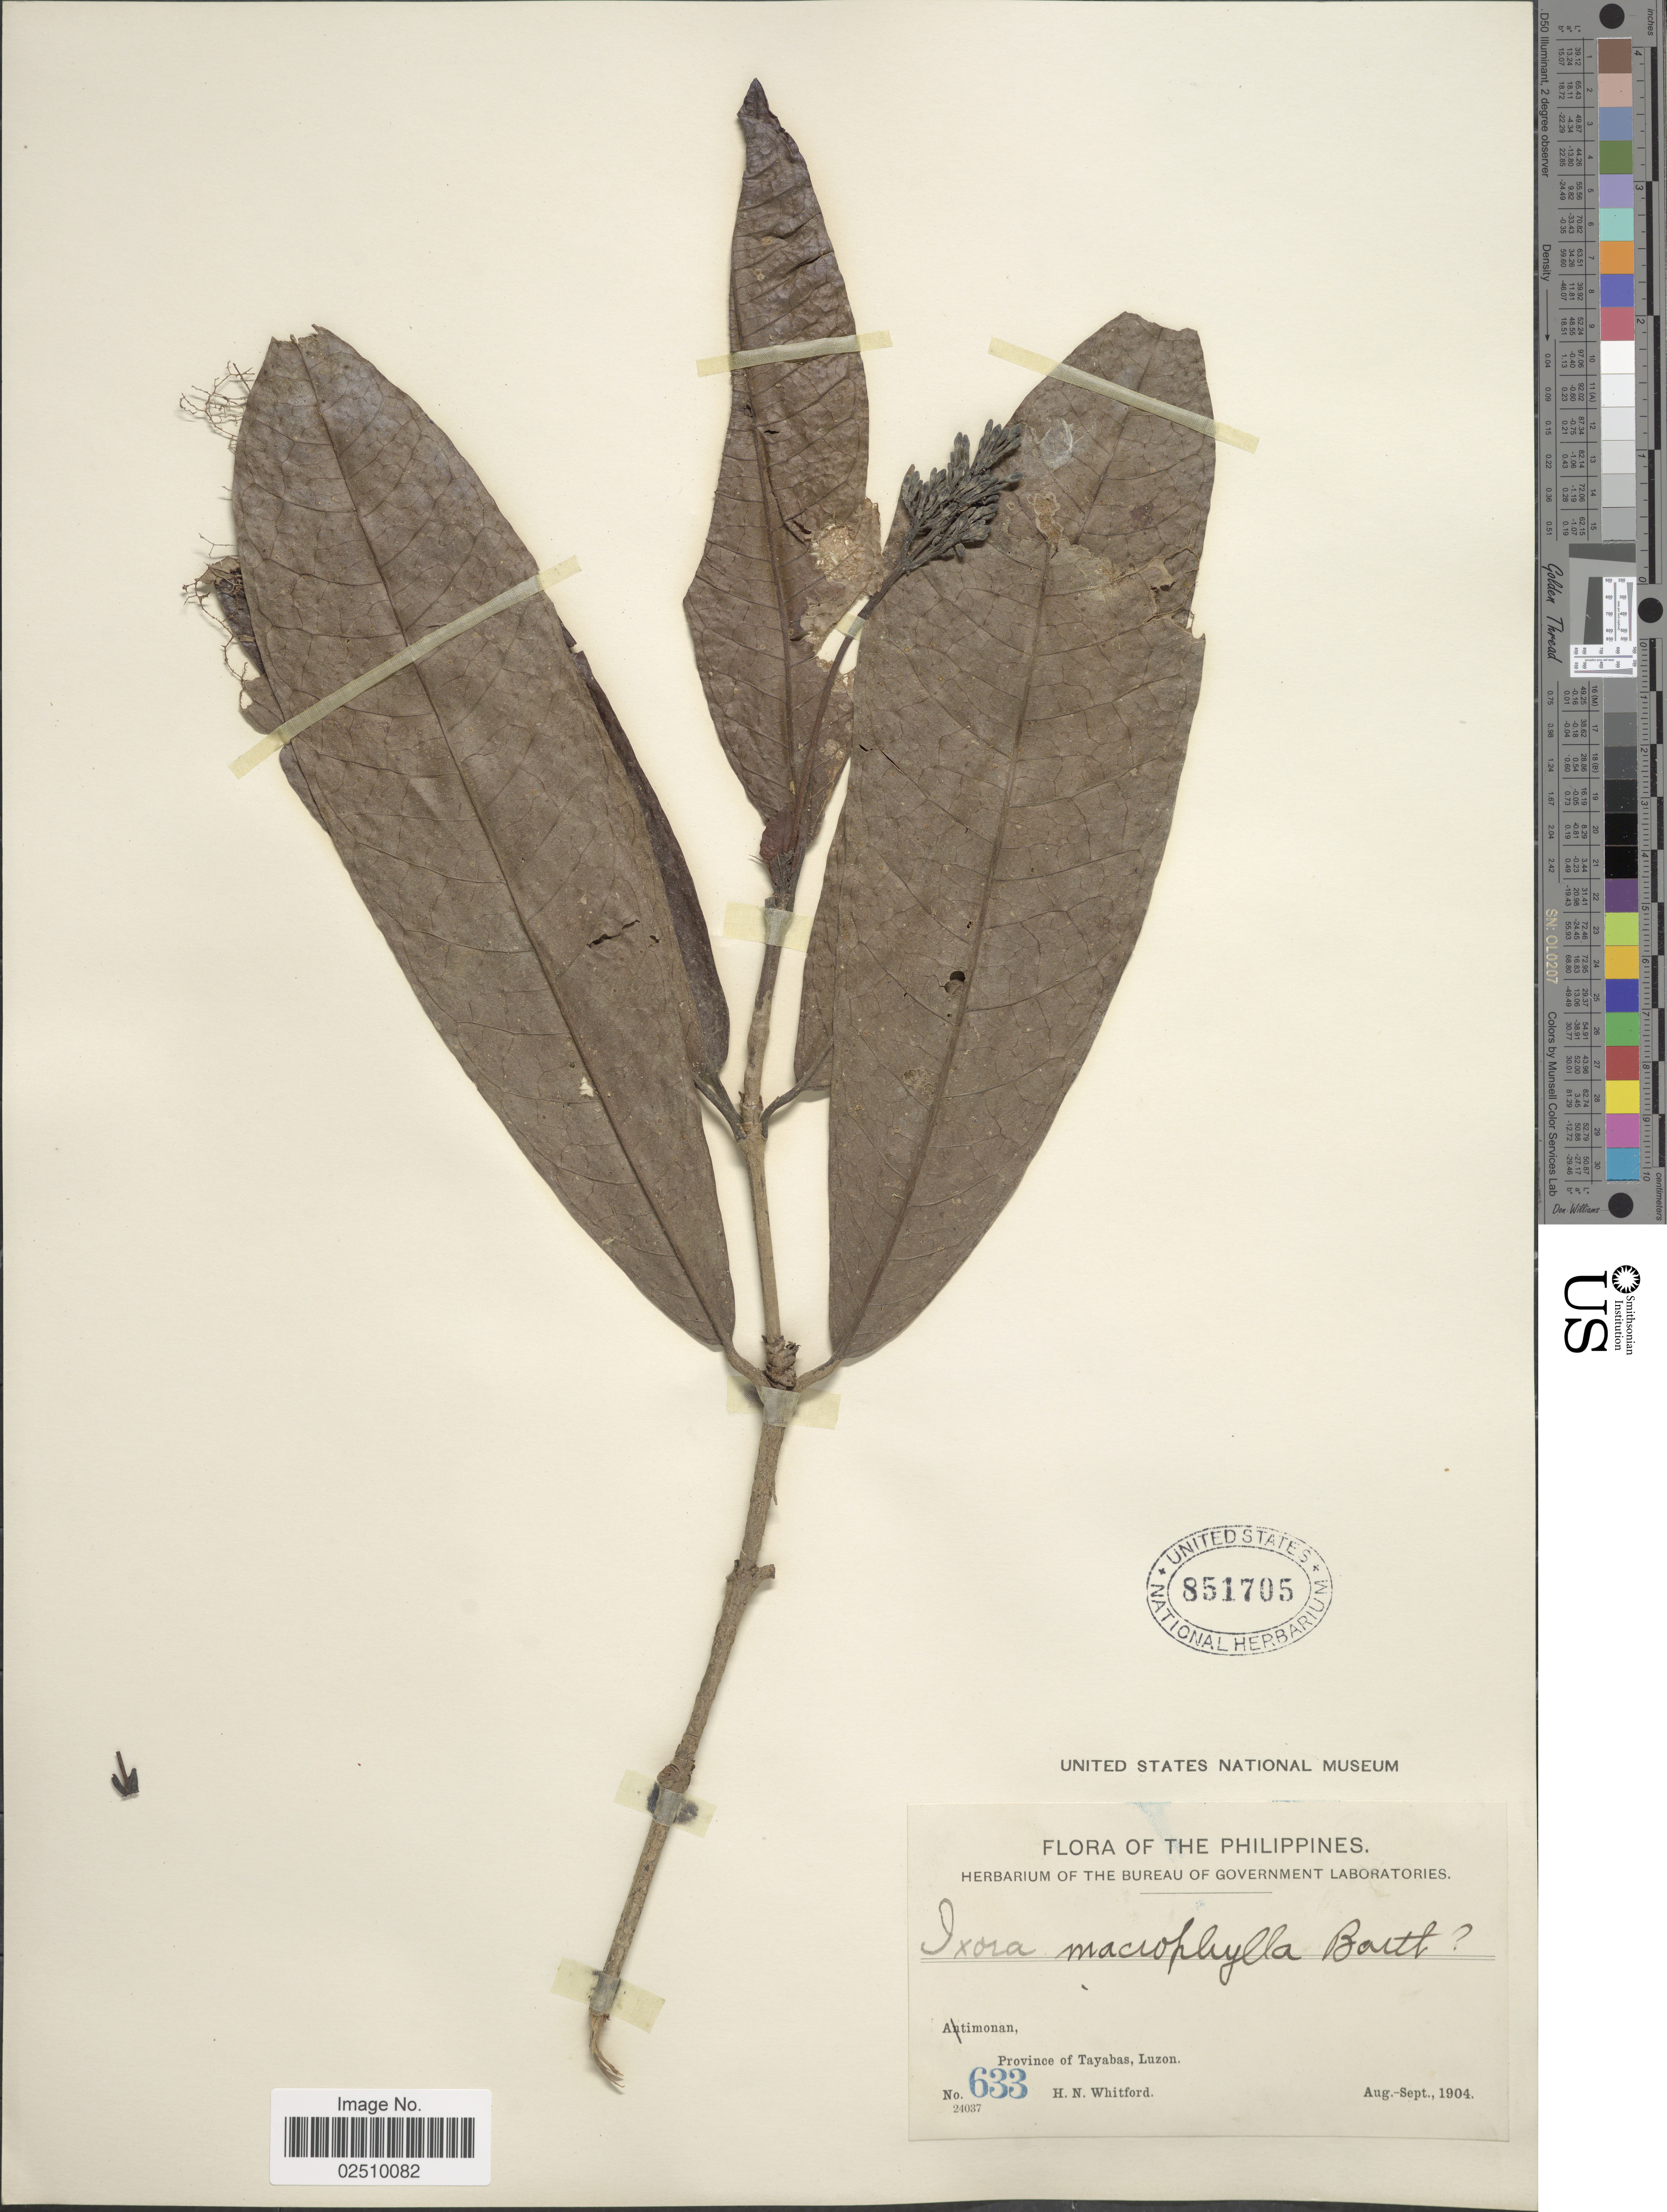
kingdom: Plantae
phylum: Tracheophyta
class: Magnoliopsida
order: Gentianales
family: Rubiaceae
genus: Ixora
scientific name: Ixora macrophylla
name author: Bartl. ex DC.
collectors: H. N. Whitford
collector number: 633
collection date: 1904-08/1904-09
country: Philippines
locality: Atimonan, Province of Tayabas, Luzon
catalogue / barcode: US 851705